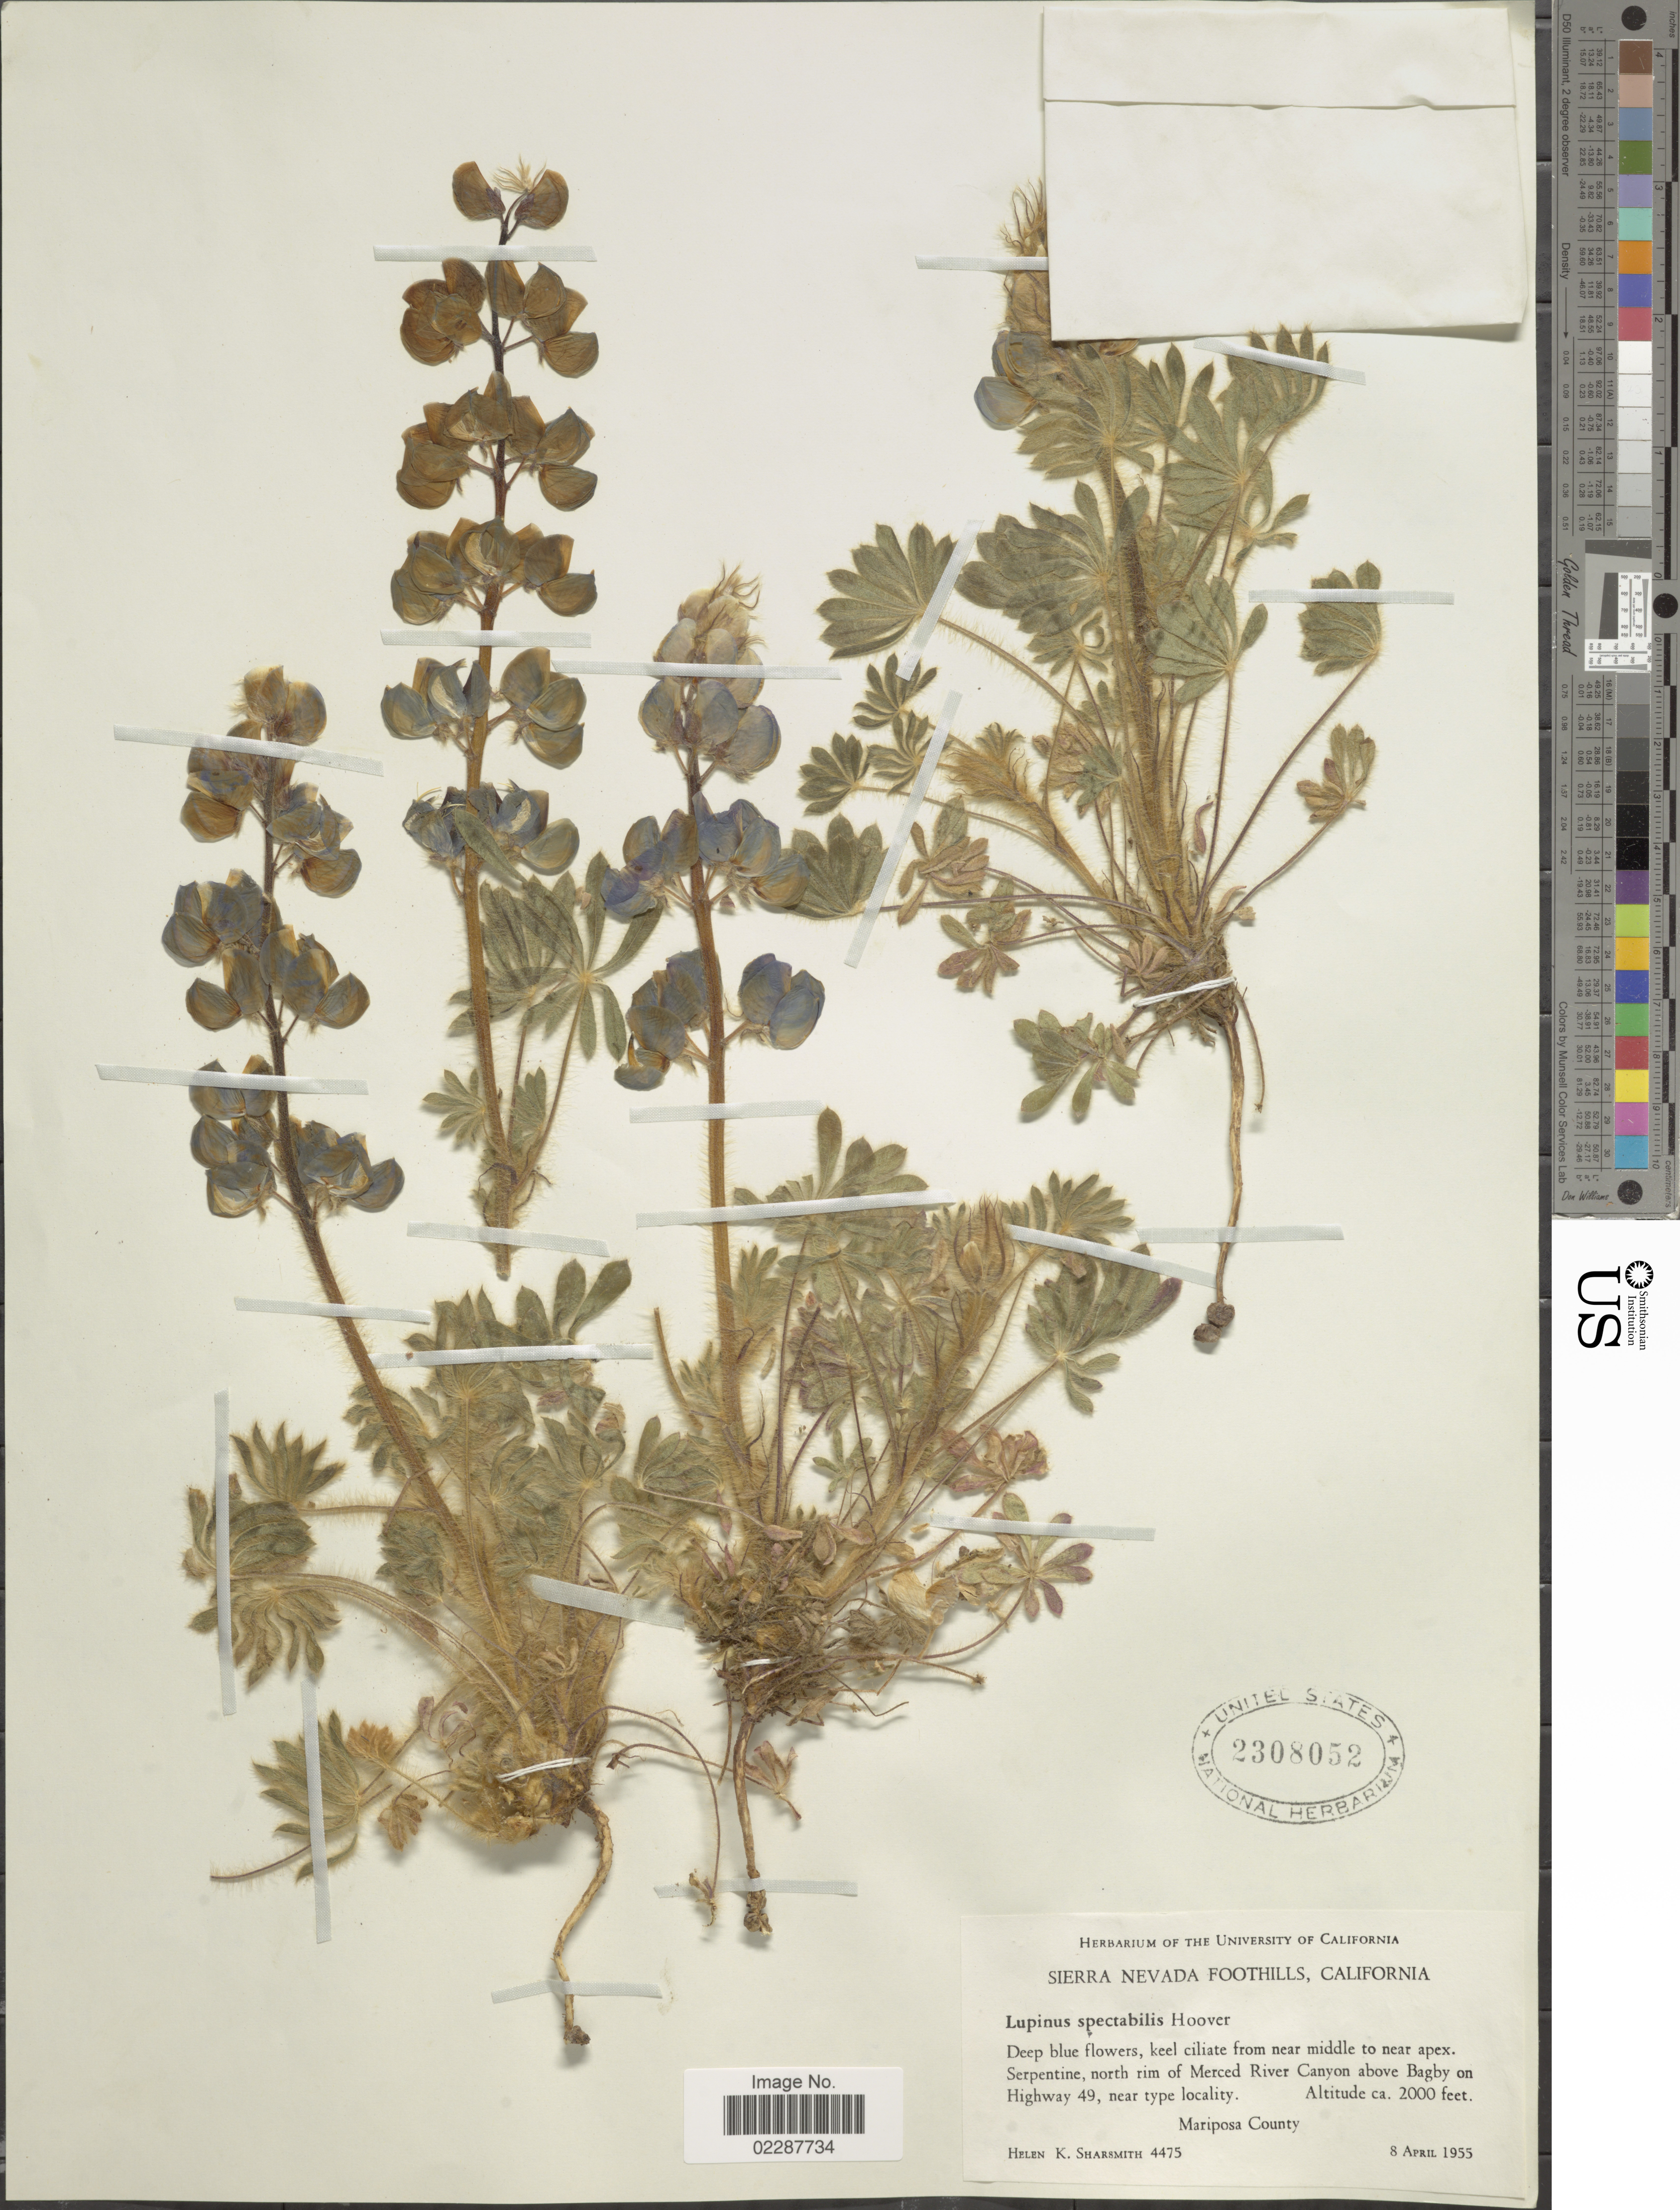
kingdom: Plantae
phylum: Tracheophyta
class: Magnoliopsida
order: Fabales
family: Fabaceae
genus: Lupinus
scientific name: Lupinus spectabilis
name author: Hoover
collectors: H. Sharsmith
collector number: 4475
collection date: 1955-04-08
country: United States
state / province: California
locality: Sierra Nevada Foothills, north rim of Merced River Canyon above Bagby on Highway 49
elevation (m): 610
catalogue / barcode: US 2308052